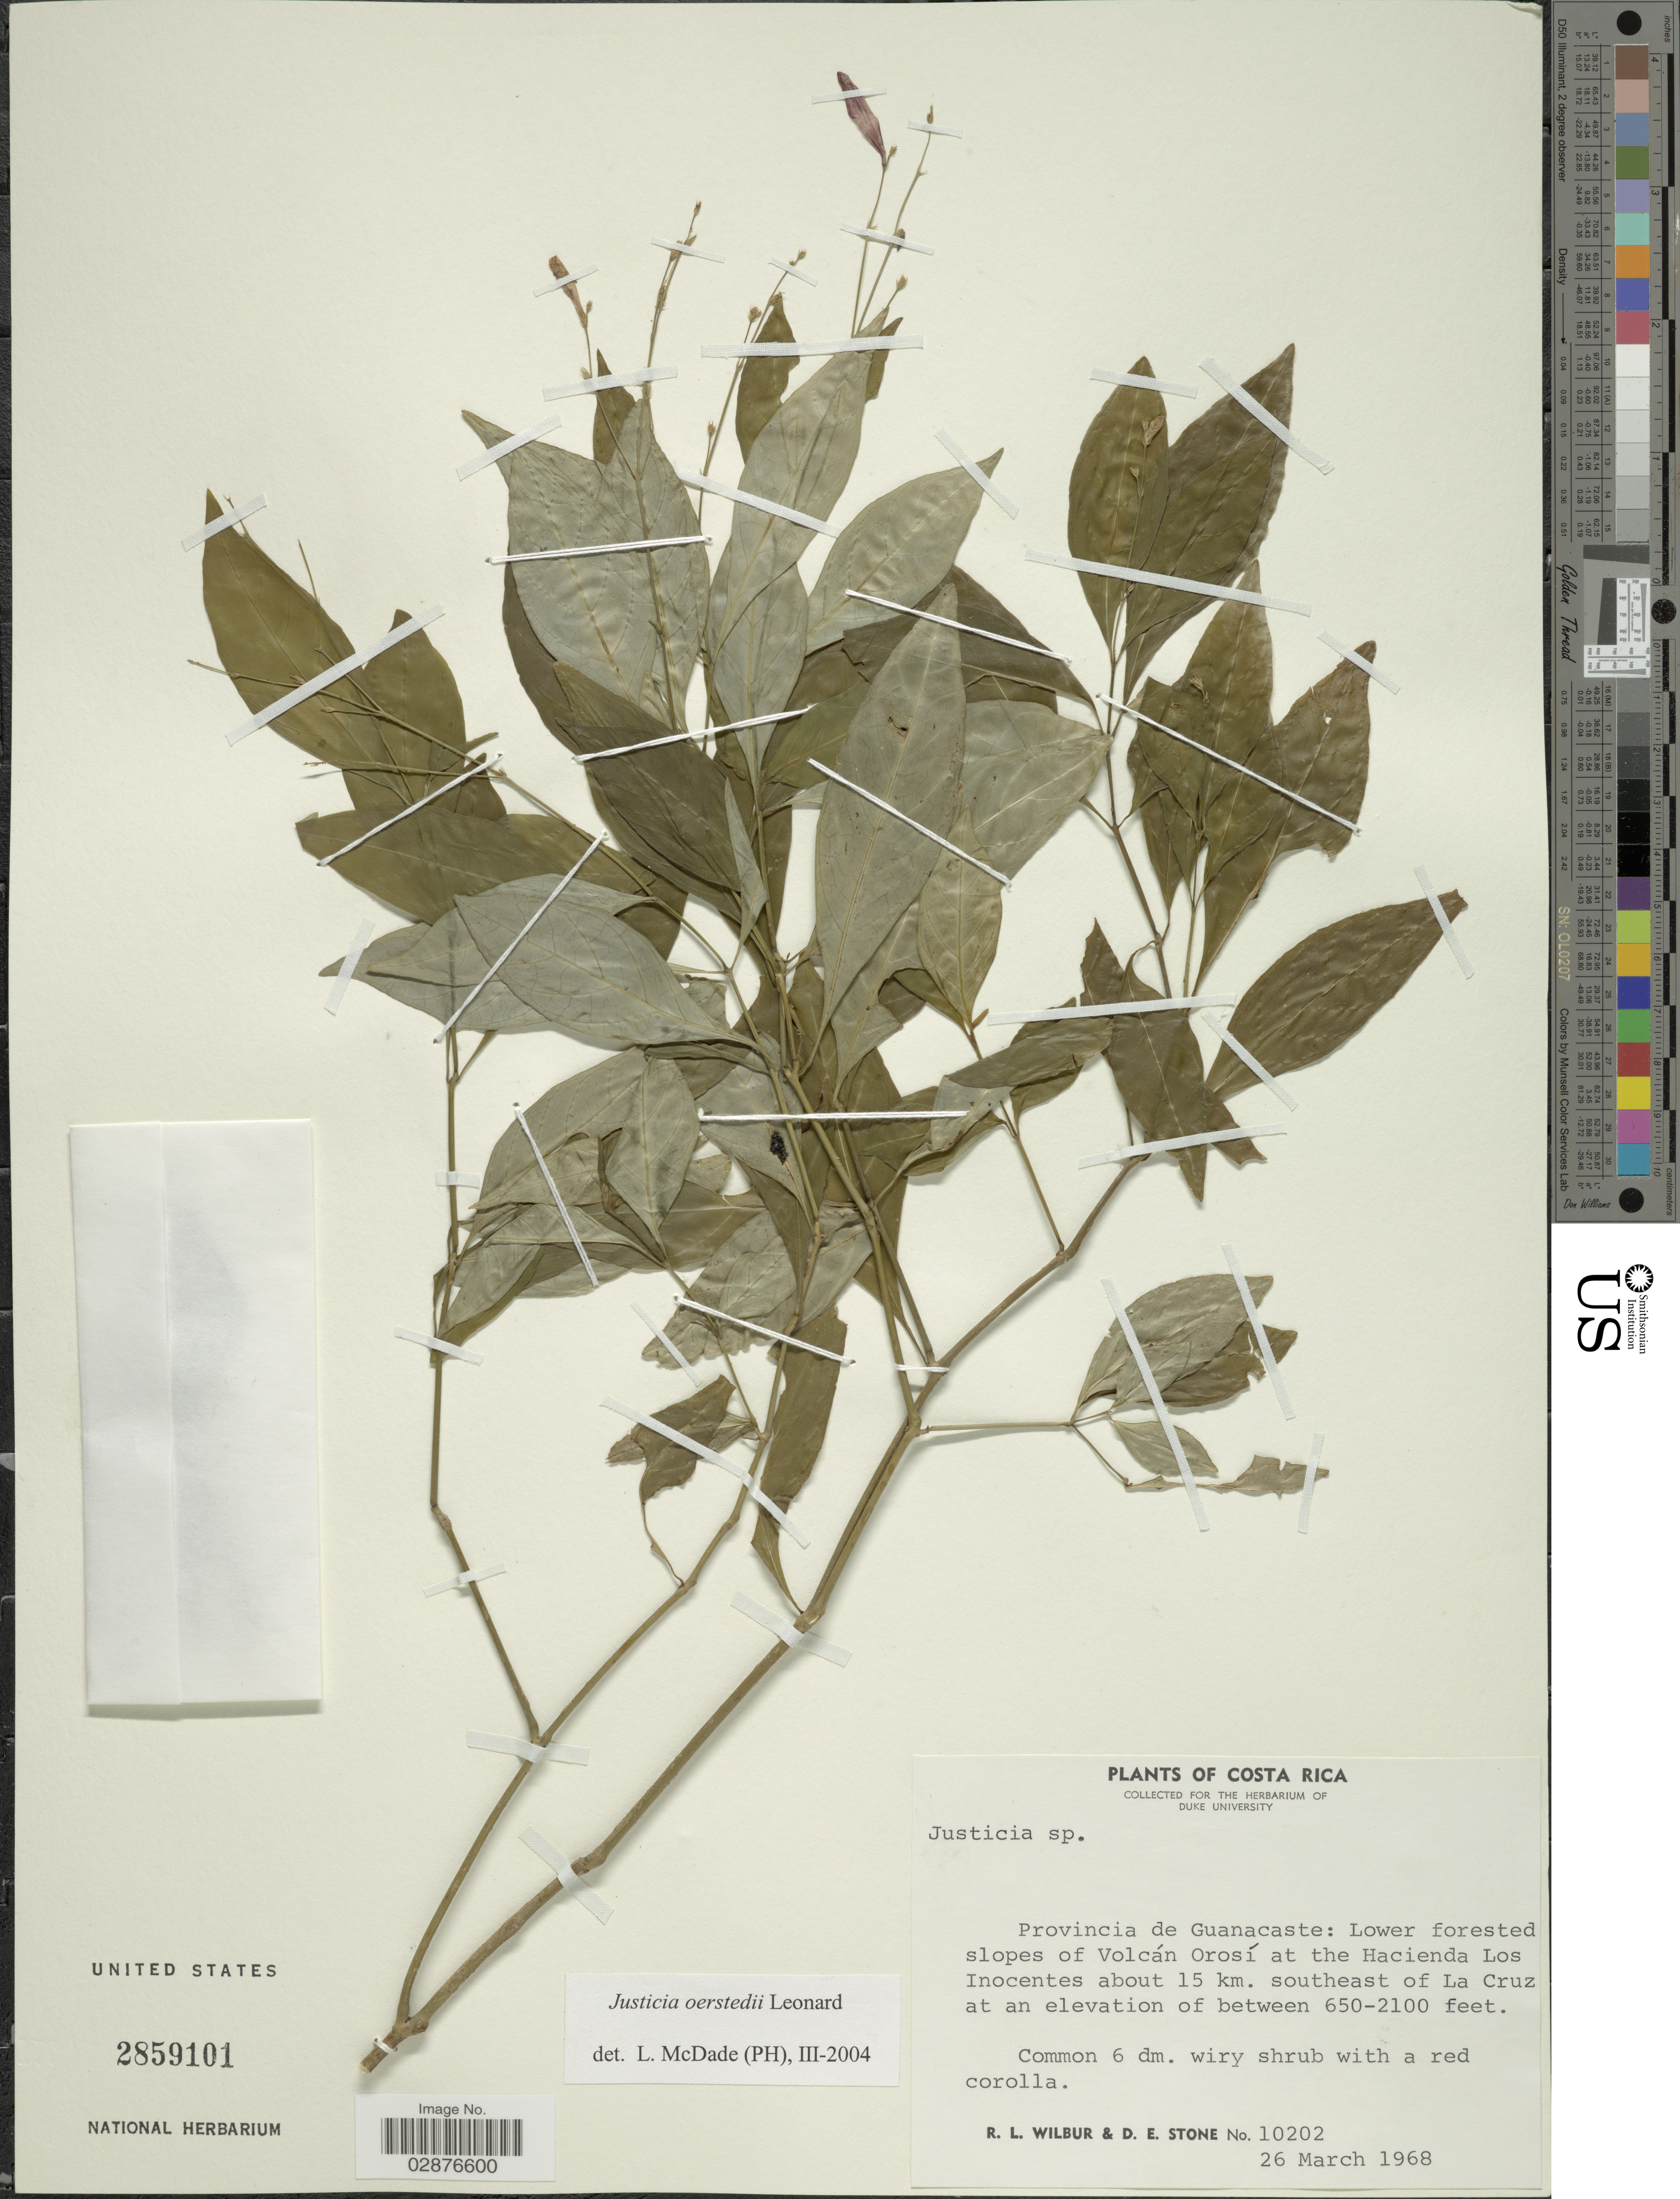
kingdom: Plantae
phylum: Tracheophyta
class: Magnoliopsida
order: Lamiales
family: Acanthaceae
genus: Justicia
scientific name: Justicia oerstedii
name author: Leonard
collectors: R. L. Wilbur & D. E. Stone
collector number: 10202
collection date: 1968-03-26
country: Costa Rica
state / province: Guanacaste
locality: Lower forested slopes of Volcán Orosí at the Hacienda Los Inocentes about 15 km. southeast of La Cruz.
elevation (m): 198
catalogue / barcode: US 2859101